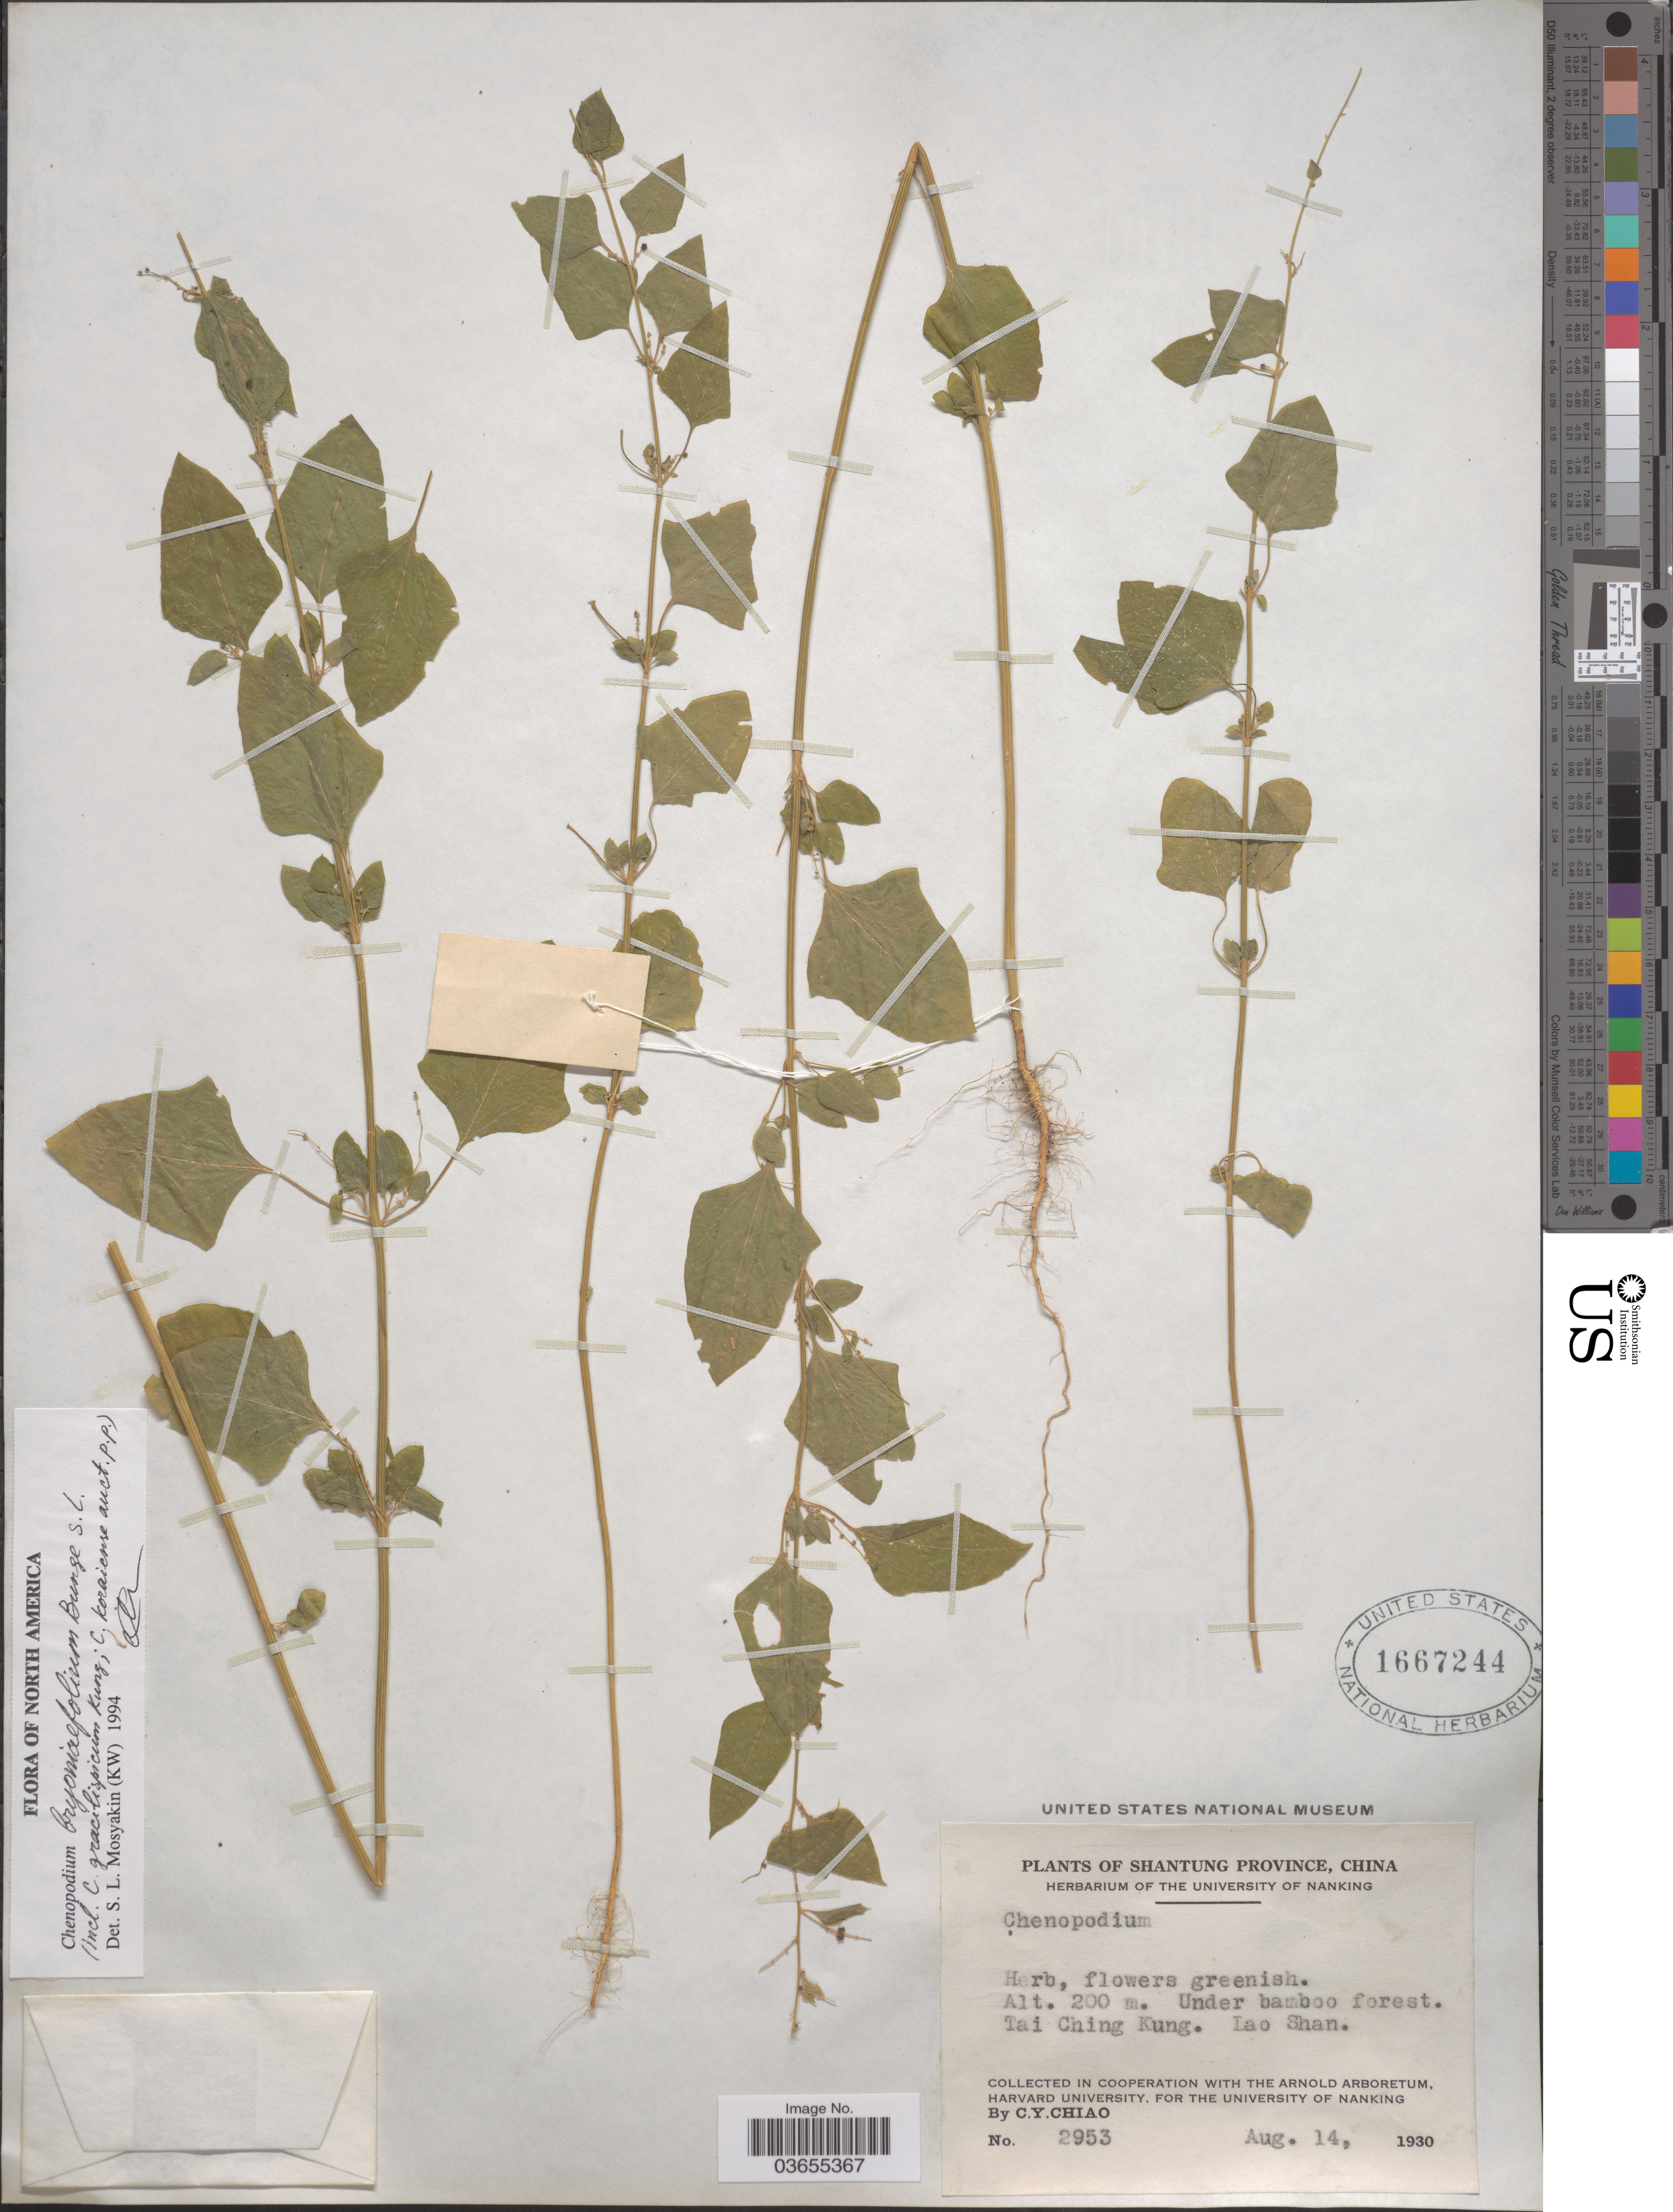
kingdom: Plantae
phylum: Tracheophyta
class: Magnoliopsida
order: Caryophyllales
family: Amaranthaceae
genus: Chenopodium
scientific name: Chenopodium bryoniifolium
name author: Bunge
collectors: C. Y. Chiao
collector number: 2953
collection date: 1930-08-14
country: China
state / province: Shandong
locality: Shantung Province. Under bamboo forest. Tai Ching Kung. Lao Shan.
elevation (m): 200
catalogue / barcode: US 1667244